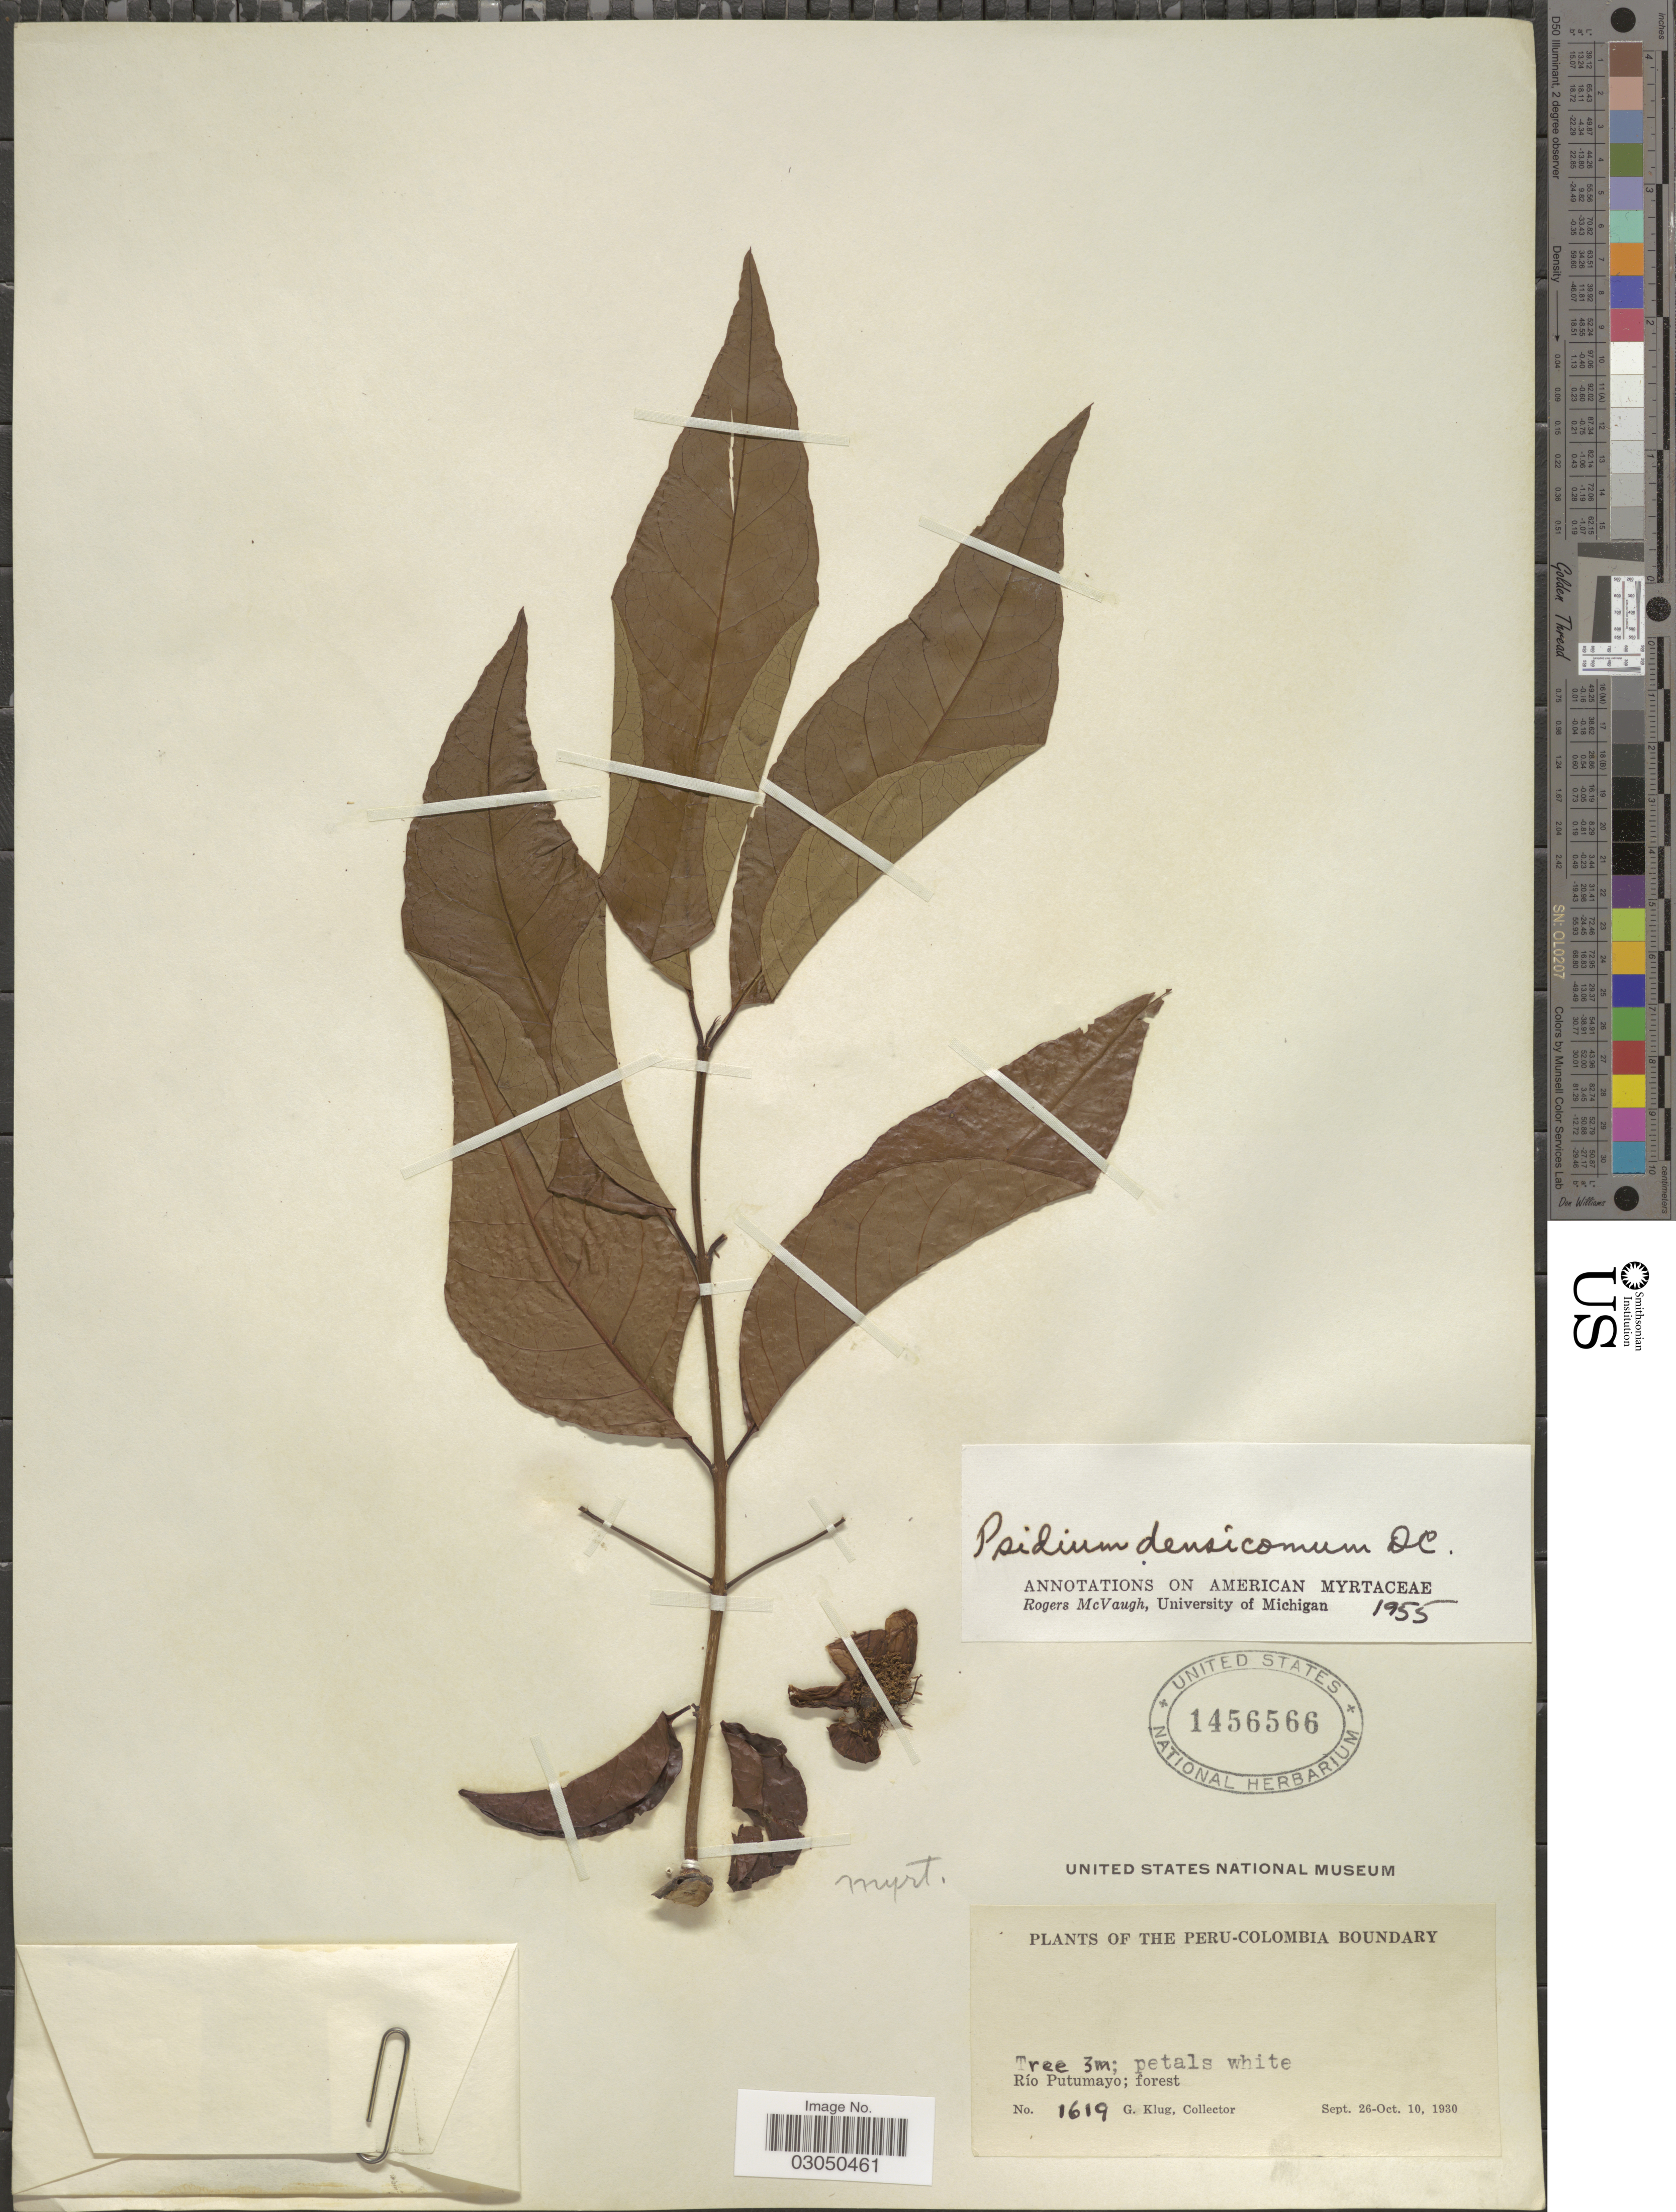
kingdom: Plantae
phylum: Tracheophyta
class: Magnoliopsida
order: Myrtales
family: Myrtaceae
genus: Psidium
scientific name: Psidium densicomum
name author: DC.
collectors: G. Klug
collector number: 1619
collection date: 1930-09-26/1930-10-10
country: Colombia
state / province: Putumayo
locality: Río Putumayo.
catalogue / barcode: US 1456566